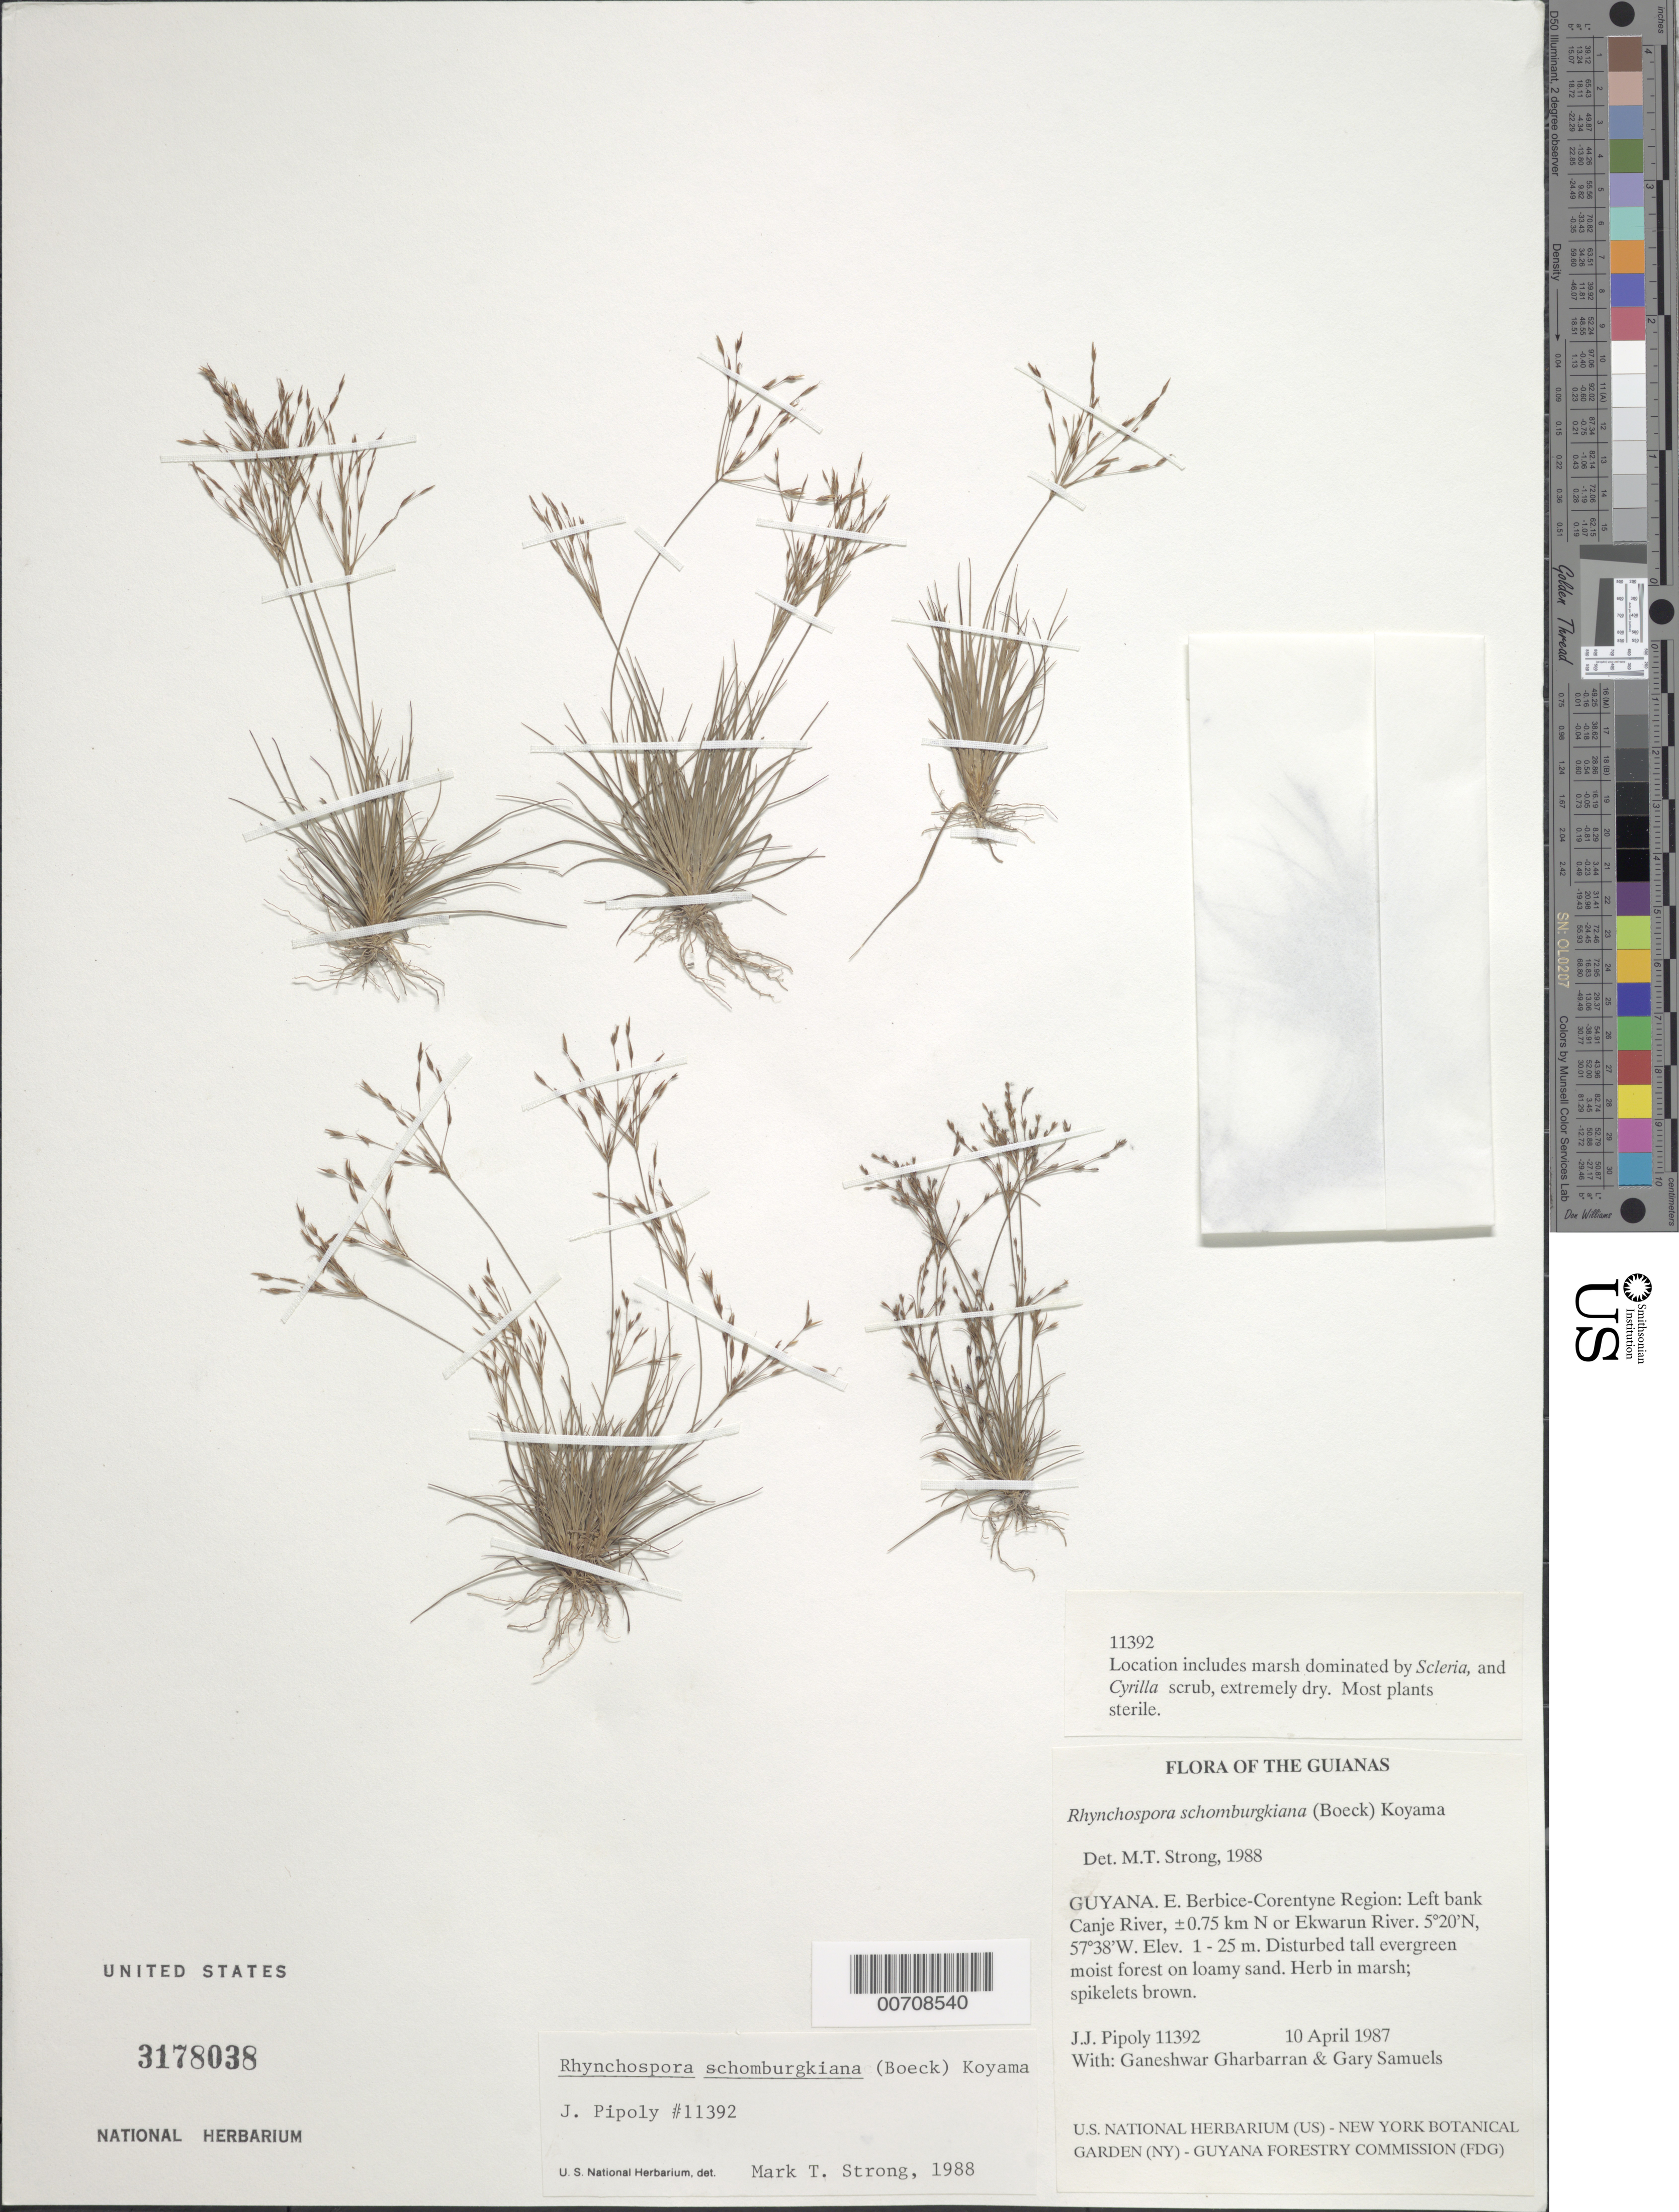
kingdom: Plantae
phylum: Tracheophyta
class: Liliopsida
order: Poales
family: Cyperaceae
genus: Rhynchospora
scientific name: Rhynchospora schomburgkiana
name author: (Boeckeler) T. Koyama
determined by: Strong, M. T., (US), Smithsonian Institution - National Museum of Natural History (UNITED STATES)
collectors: J. J. Pipoly, G. Gharbarran & G. Samuels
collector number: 11392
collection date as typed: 10 April 1987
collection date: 1987-04-10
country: Guyana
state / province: E. Berbice-Corentyne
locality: Canje River, ± 0.75 km N of Ekwarun River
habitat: Disturbed tall evergreen moist forest on loamy sand. Location includes marsh dominated by Scleria, and Cyrilla scrub, extremely dry. Most plants sterile.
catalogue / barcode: US 3178038